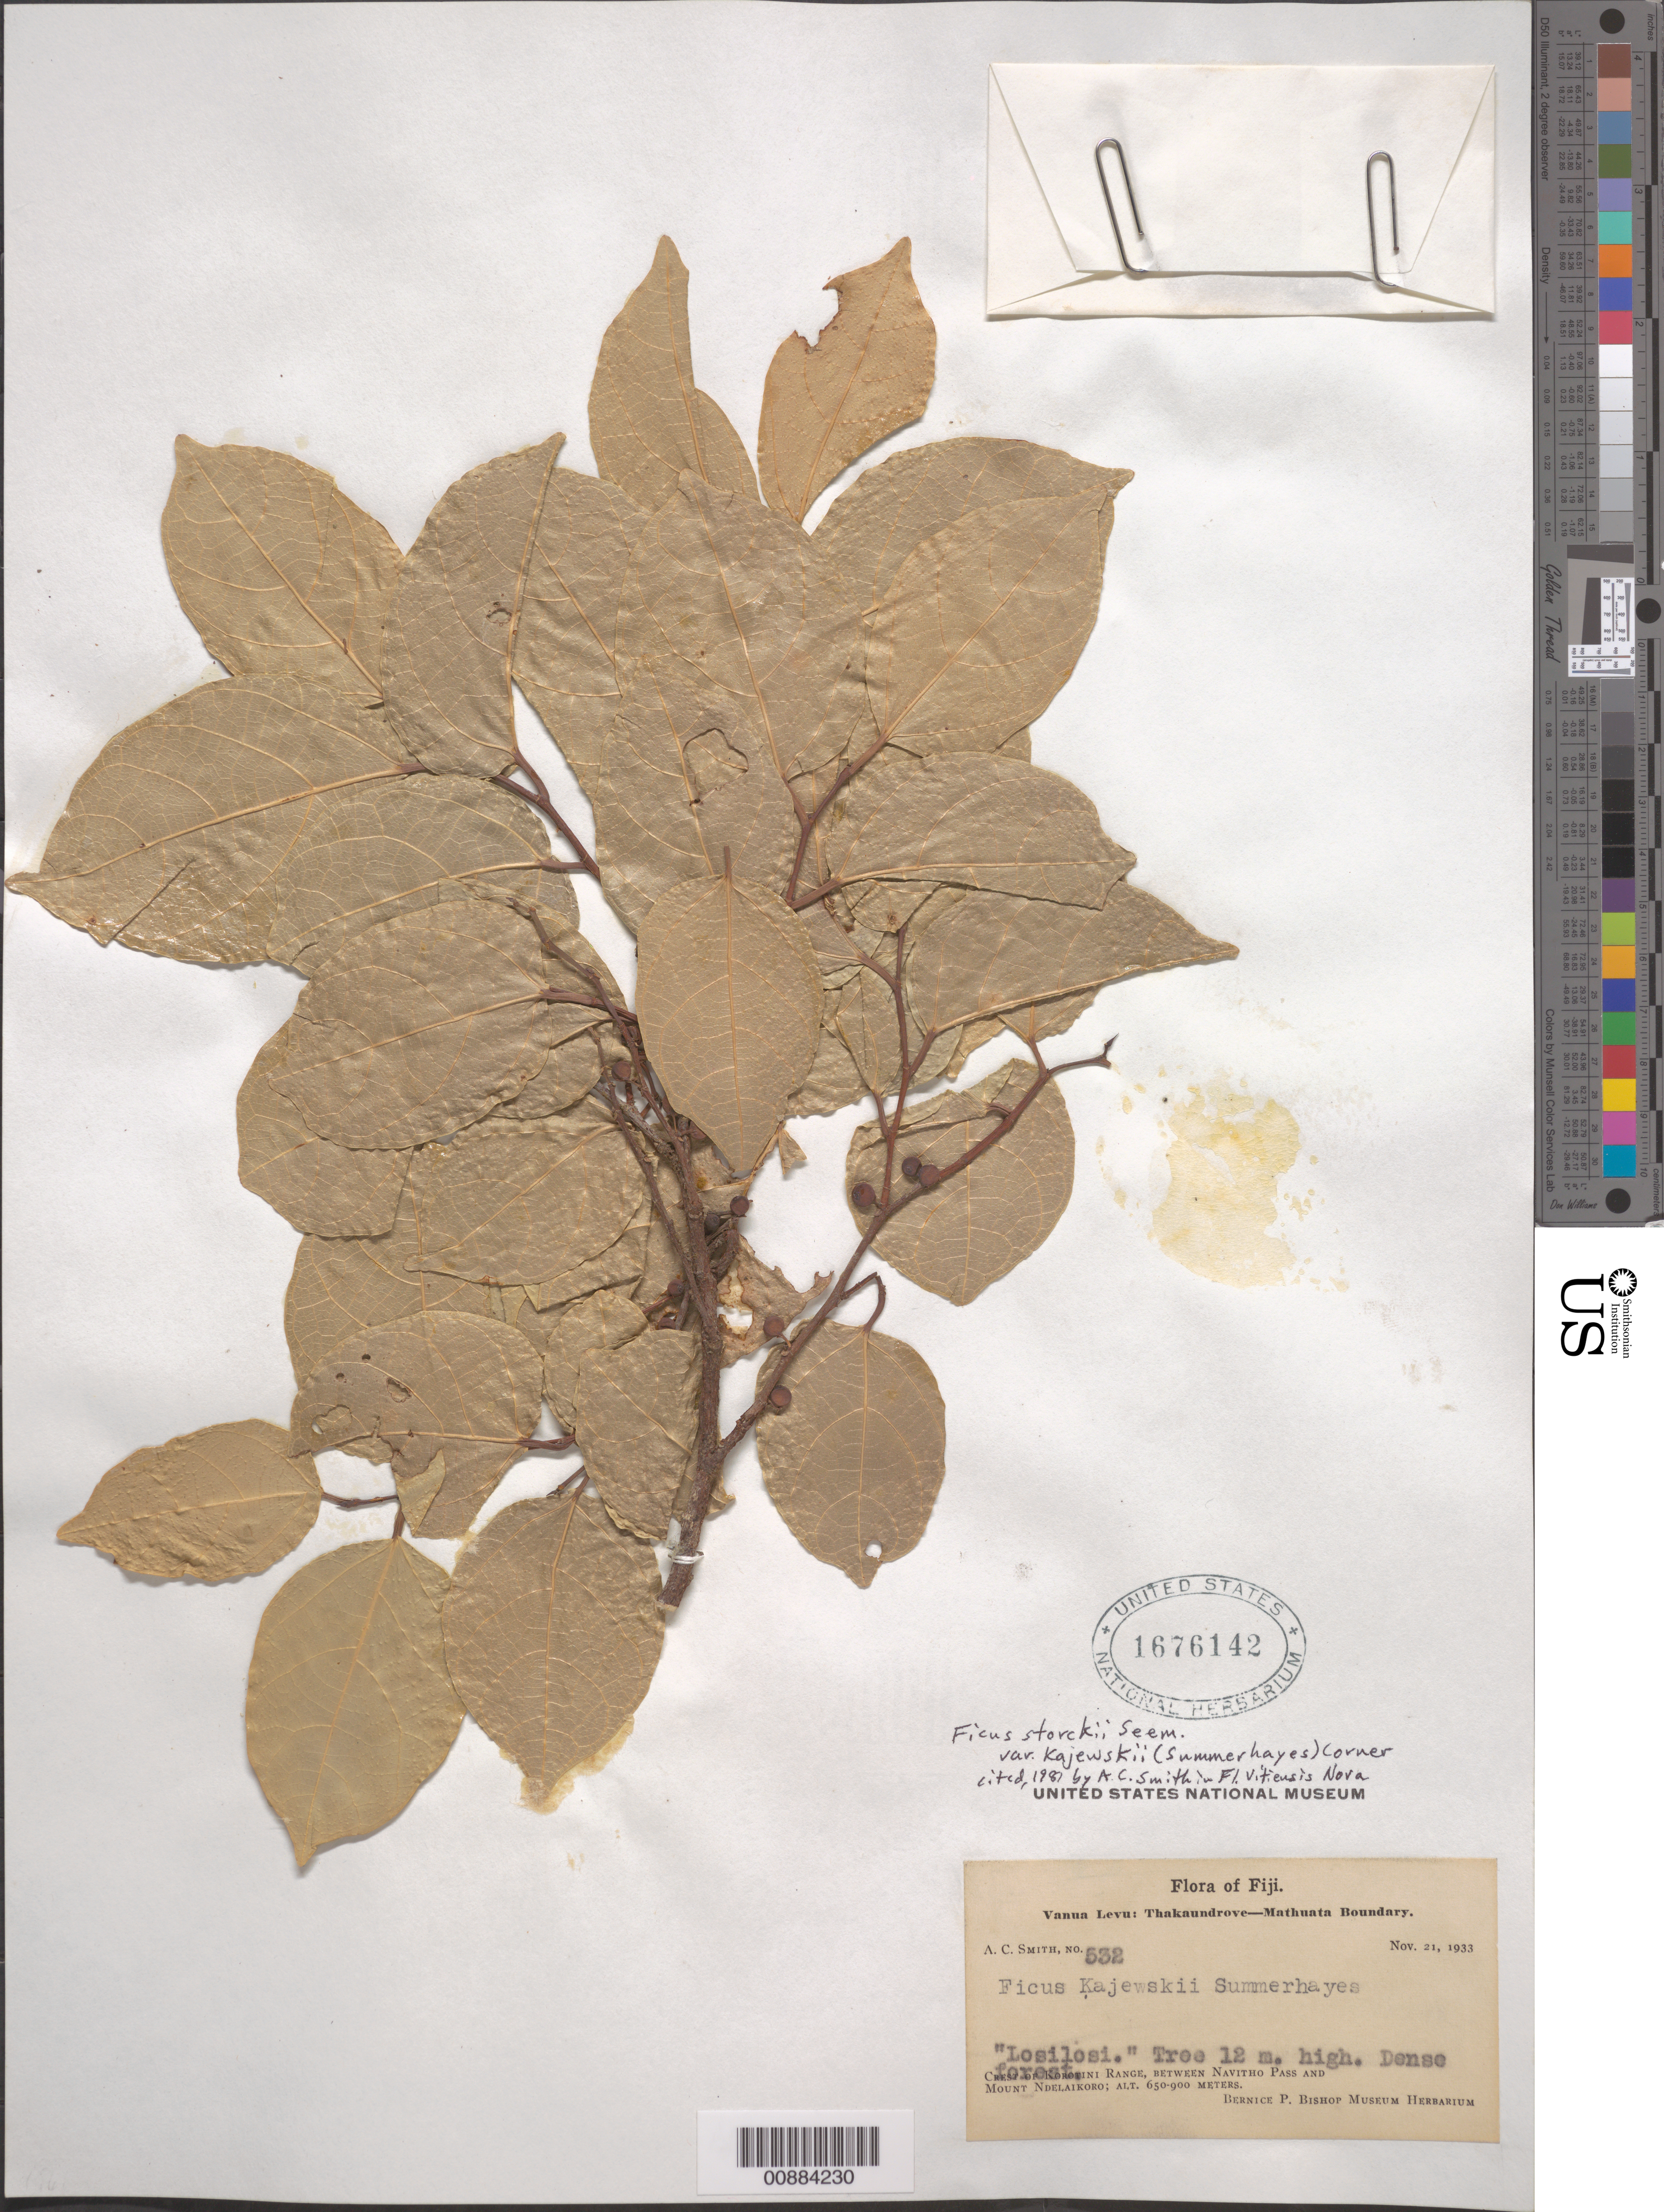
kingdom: Plantae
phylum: Tracheophyta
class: Magnoliopsida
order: Rosales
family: Moraceae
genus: Ficus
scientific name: Ficus kajewskii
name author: Summerh.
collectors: C. A. Smith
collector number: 532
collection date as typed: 21 Nov 1933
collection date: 1933-11-21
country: Fiji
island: Viti Levu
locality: Thakaundrove - Mathuata Boundary, crest of Korotini Range, betw Navitho Pass and Mt. Ndelaikoro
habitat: dense forest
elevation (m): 650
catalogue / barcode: US 1676142